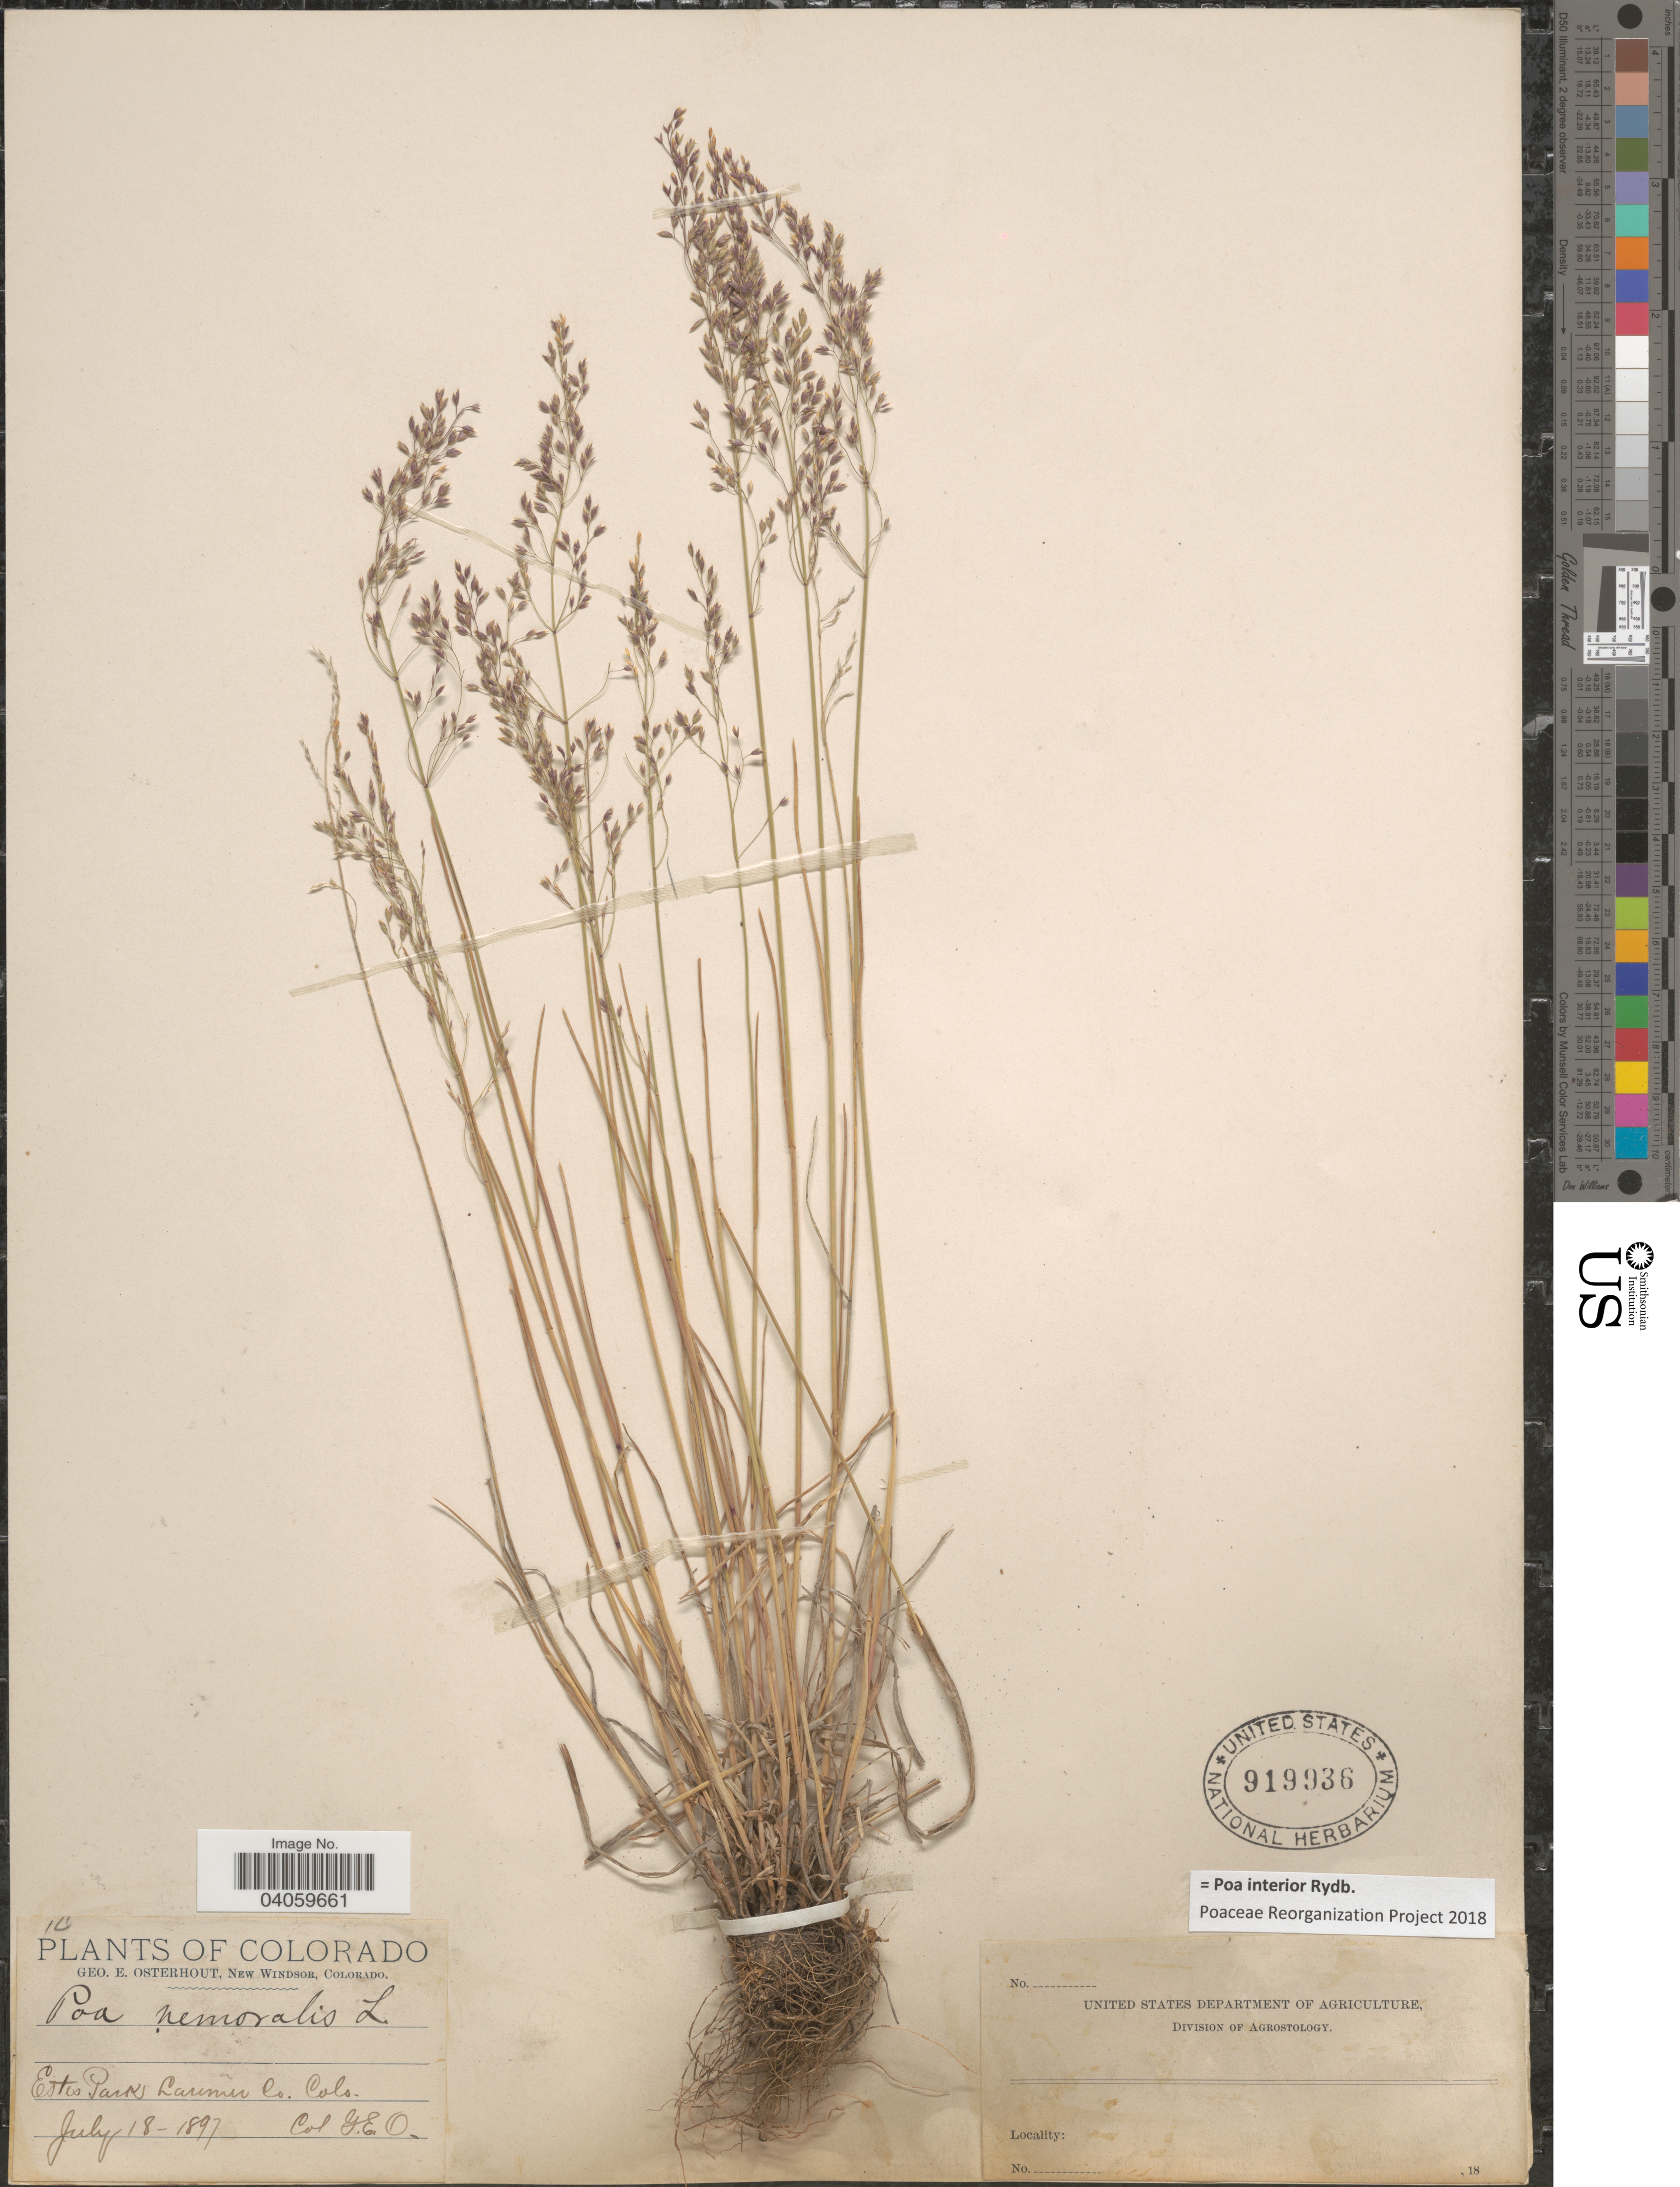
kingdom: Plantae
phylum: Tracheophyta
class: Liliopsida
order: Poales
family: Poaceae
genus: Poa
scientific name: Poa interior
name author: Rydb.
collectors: G. Osterhout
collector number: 10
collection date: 1897-07-18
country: United States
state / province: Colorado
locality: Estes Park, Larimer Co.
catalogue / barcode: US 919936